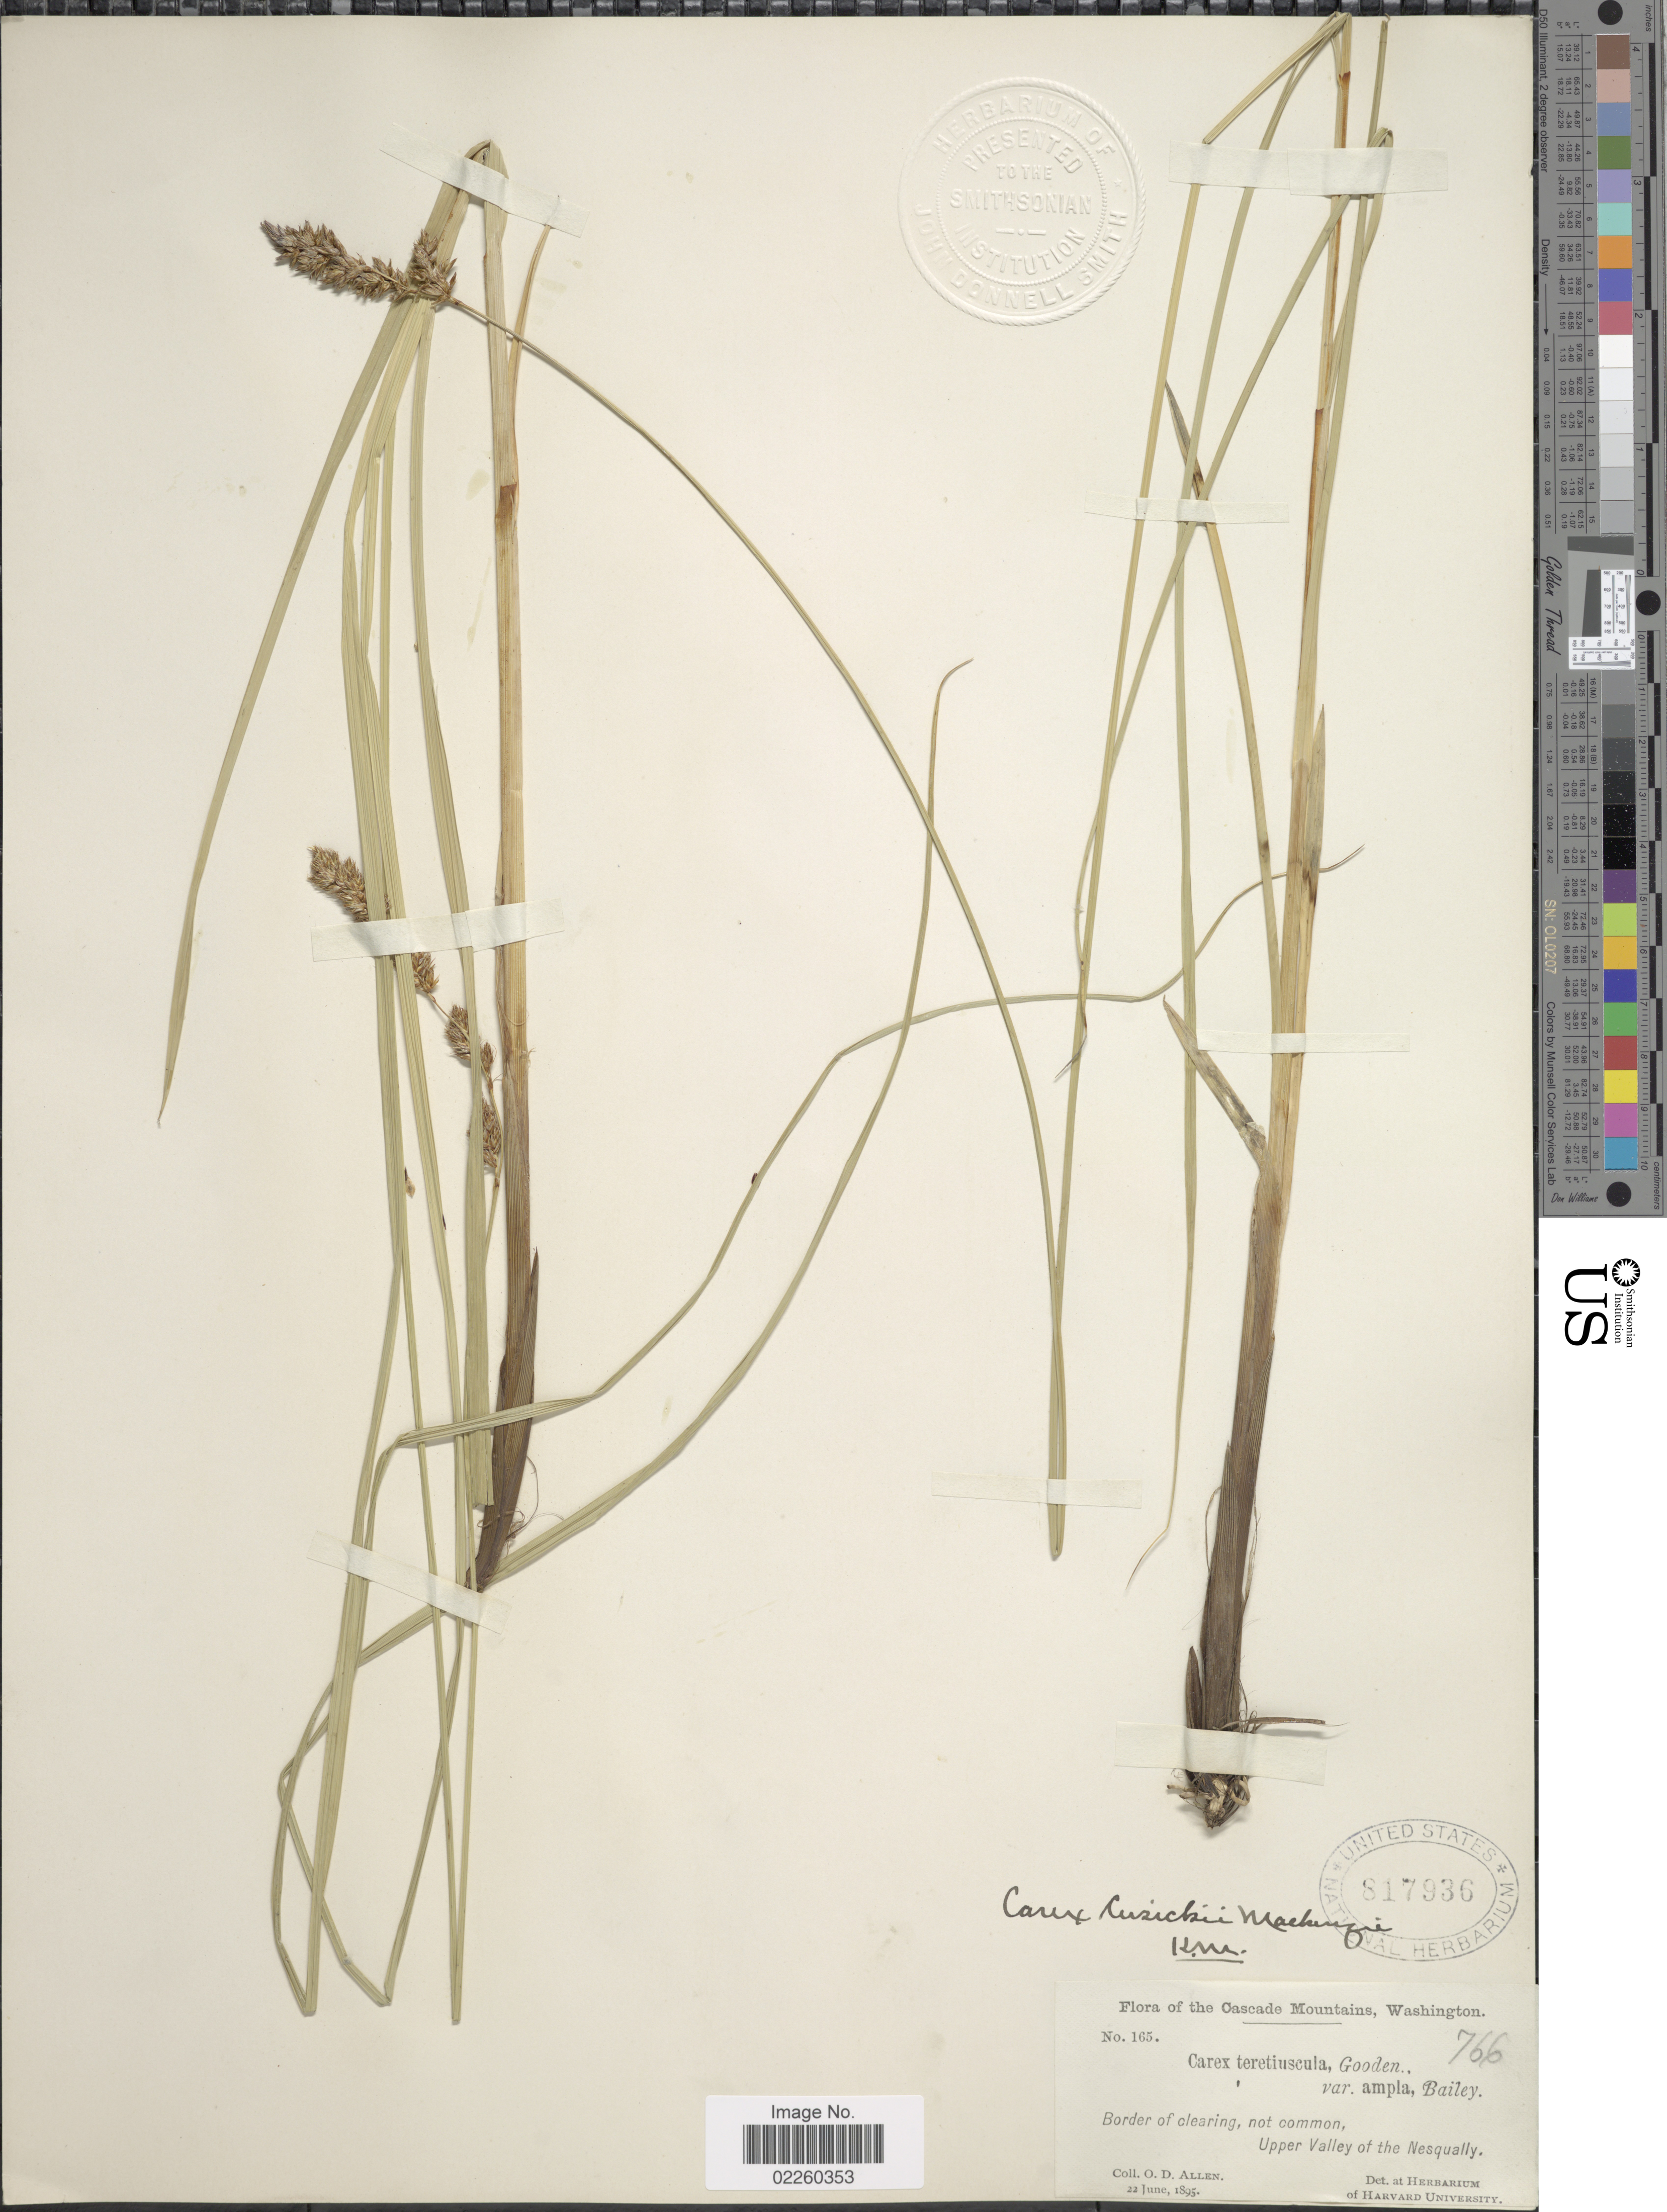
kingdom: Plantae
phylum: Tracheophyta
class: Liliopsida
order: Poales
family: Cyperaceae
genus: Carex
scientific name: Carex cusickii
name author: Mack.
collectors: O. D. Allen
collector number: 165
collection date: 1895-06-22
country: United States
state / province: Washington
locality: Cascade Mountains, Upper Valley of the Nesqually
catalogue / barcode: US 817936